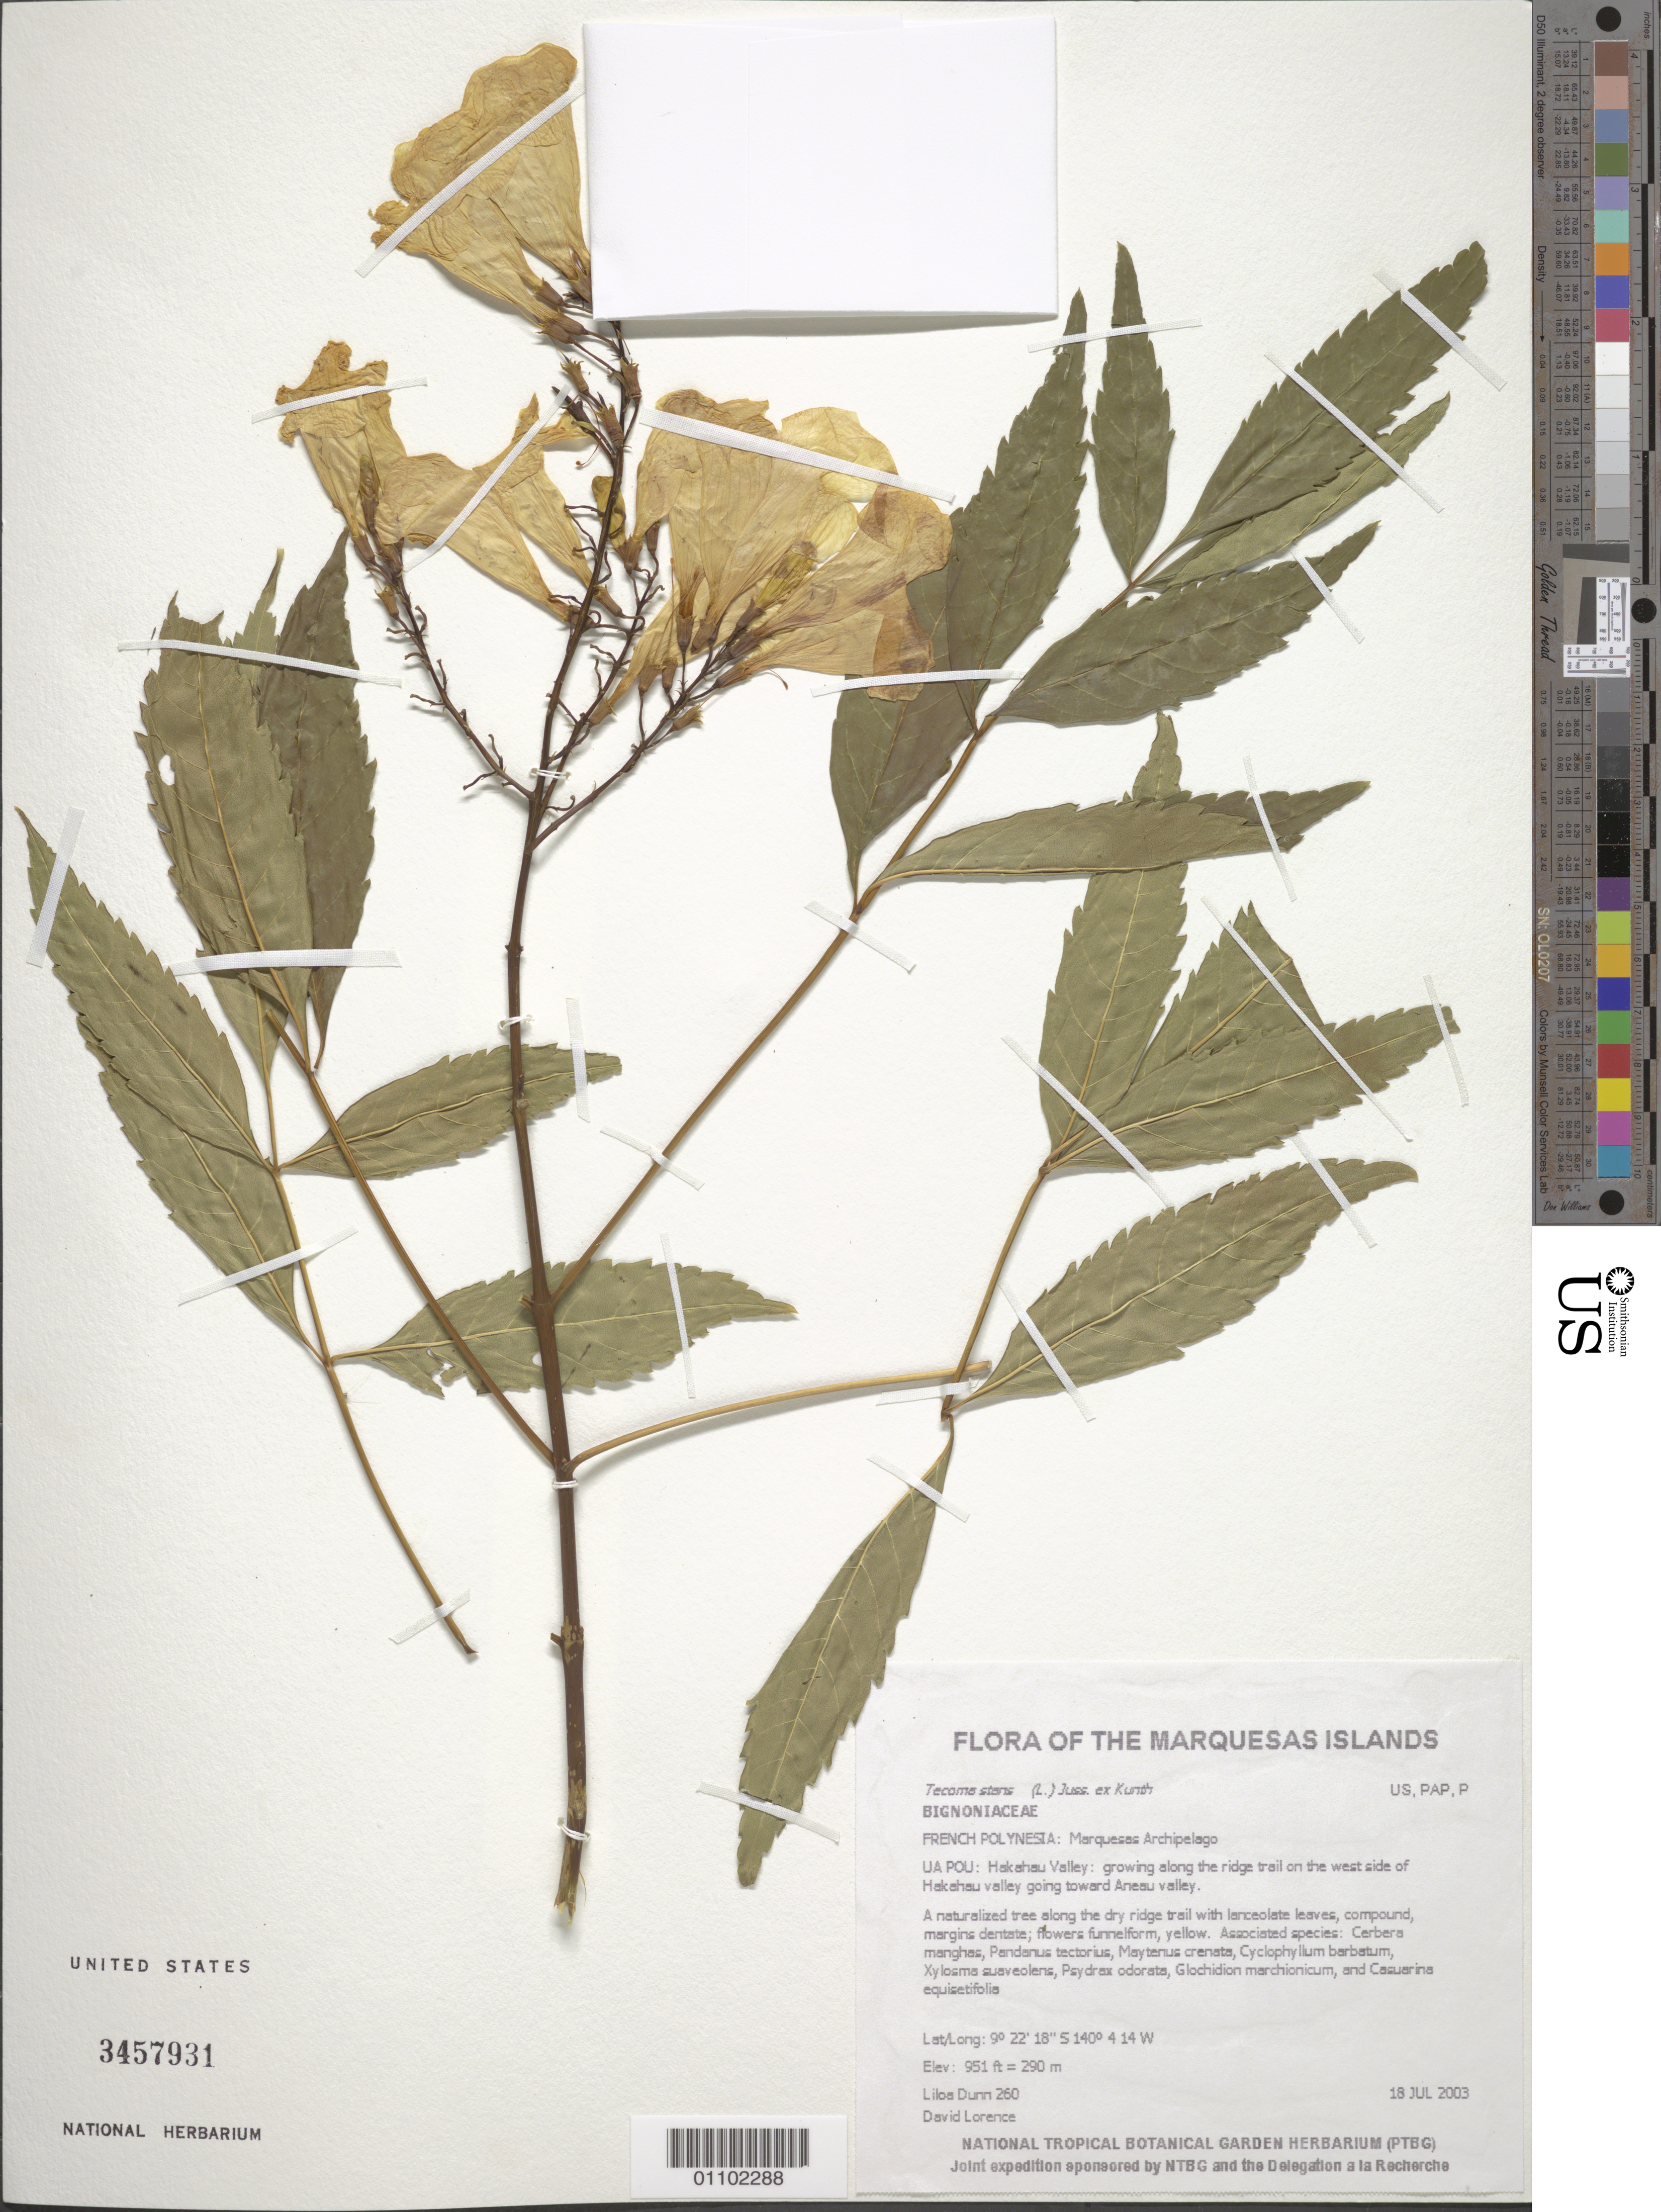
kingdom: Plantae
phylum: Tracheophyta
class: Magnoliopsida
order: Lamiales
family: Bignoniaceae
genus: Tecoma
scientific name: Tecoma stans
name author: (L.) Juss. ex Kunth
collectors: L. Dunn & D. Lorence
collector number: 260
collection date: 2003-07-18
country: French Polynesia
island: Ua Pou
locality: Hakahau Valley: growing along the ridge trail on the west side of Hakahau valley going toward Anaeo valley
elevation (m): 290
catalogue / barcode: US 3457931